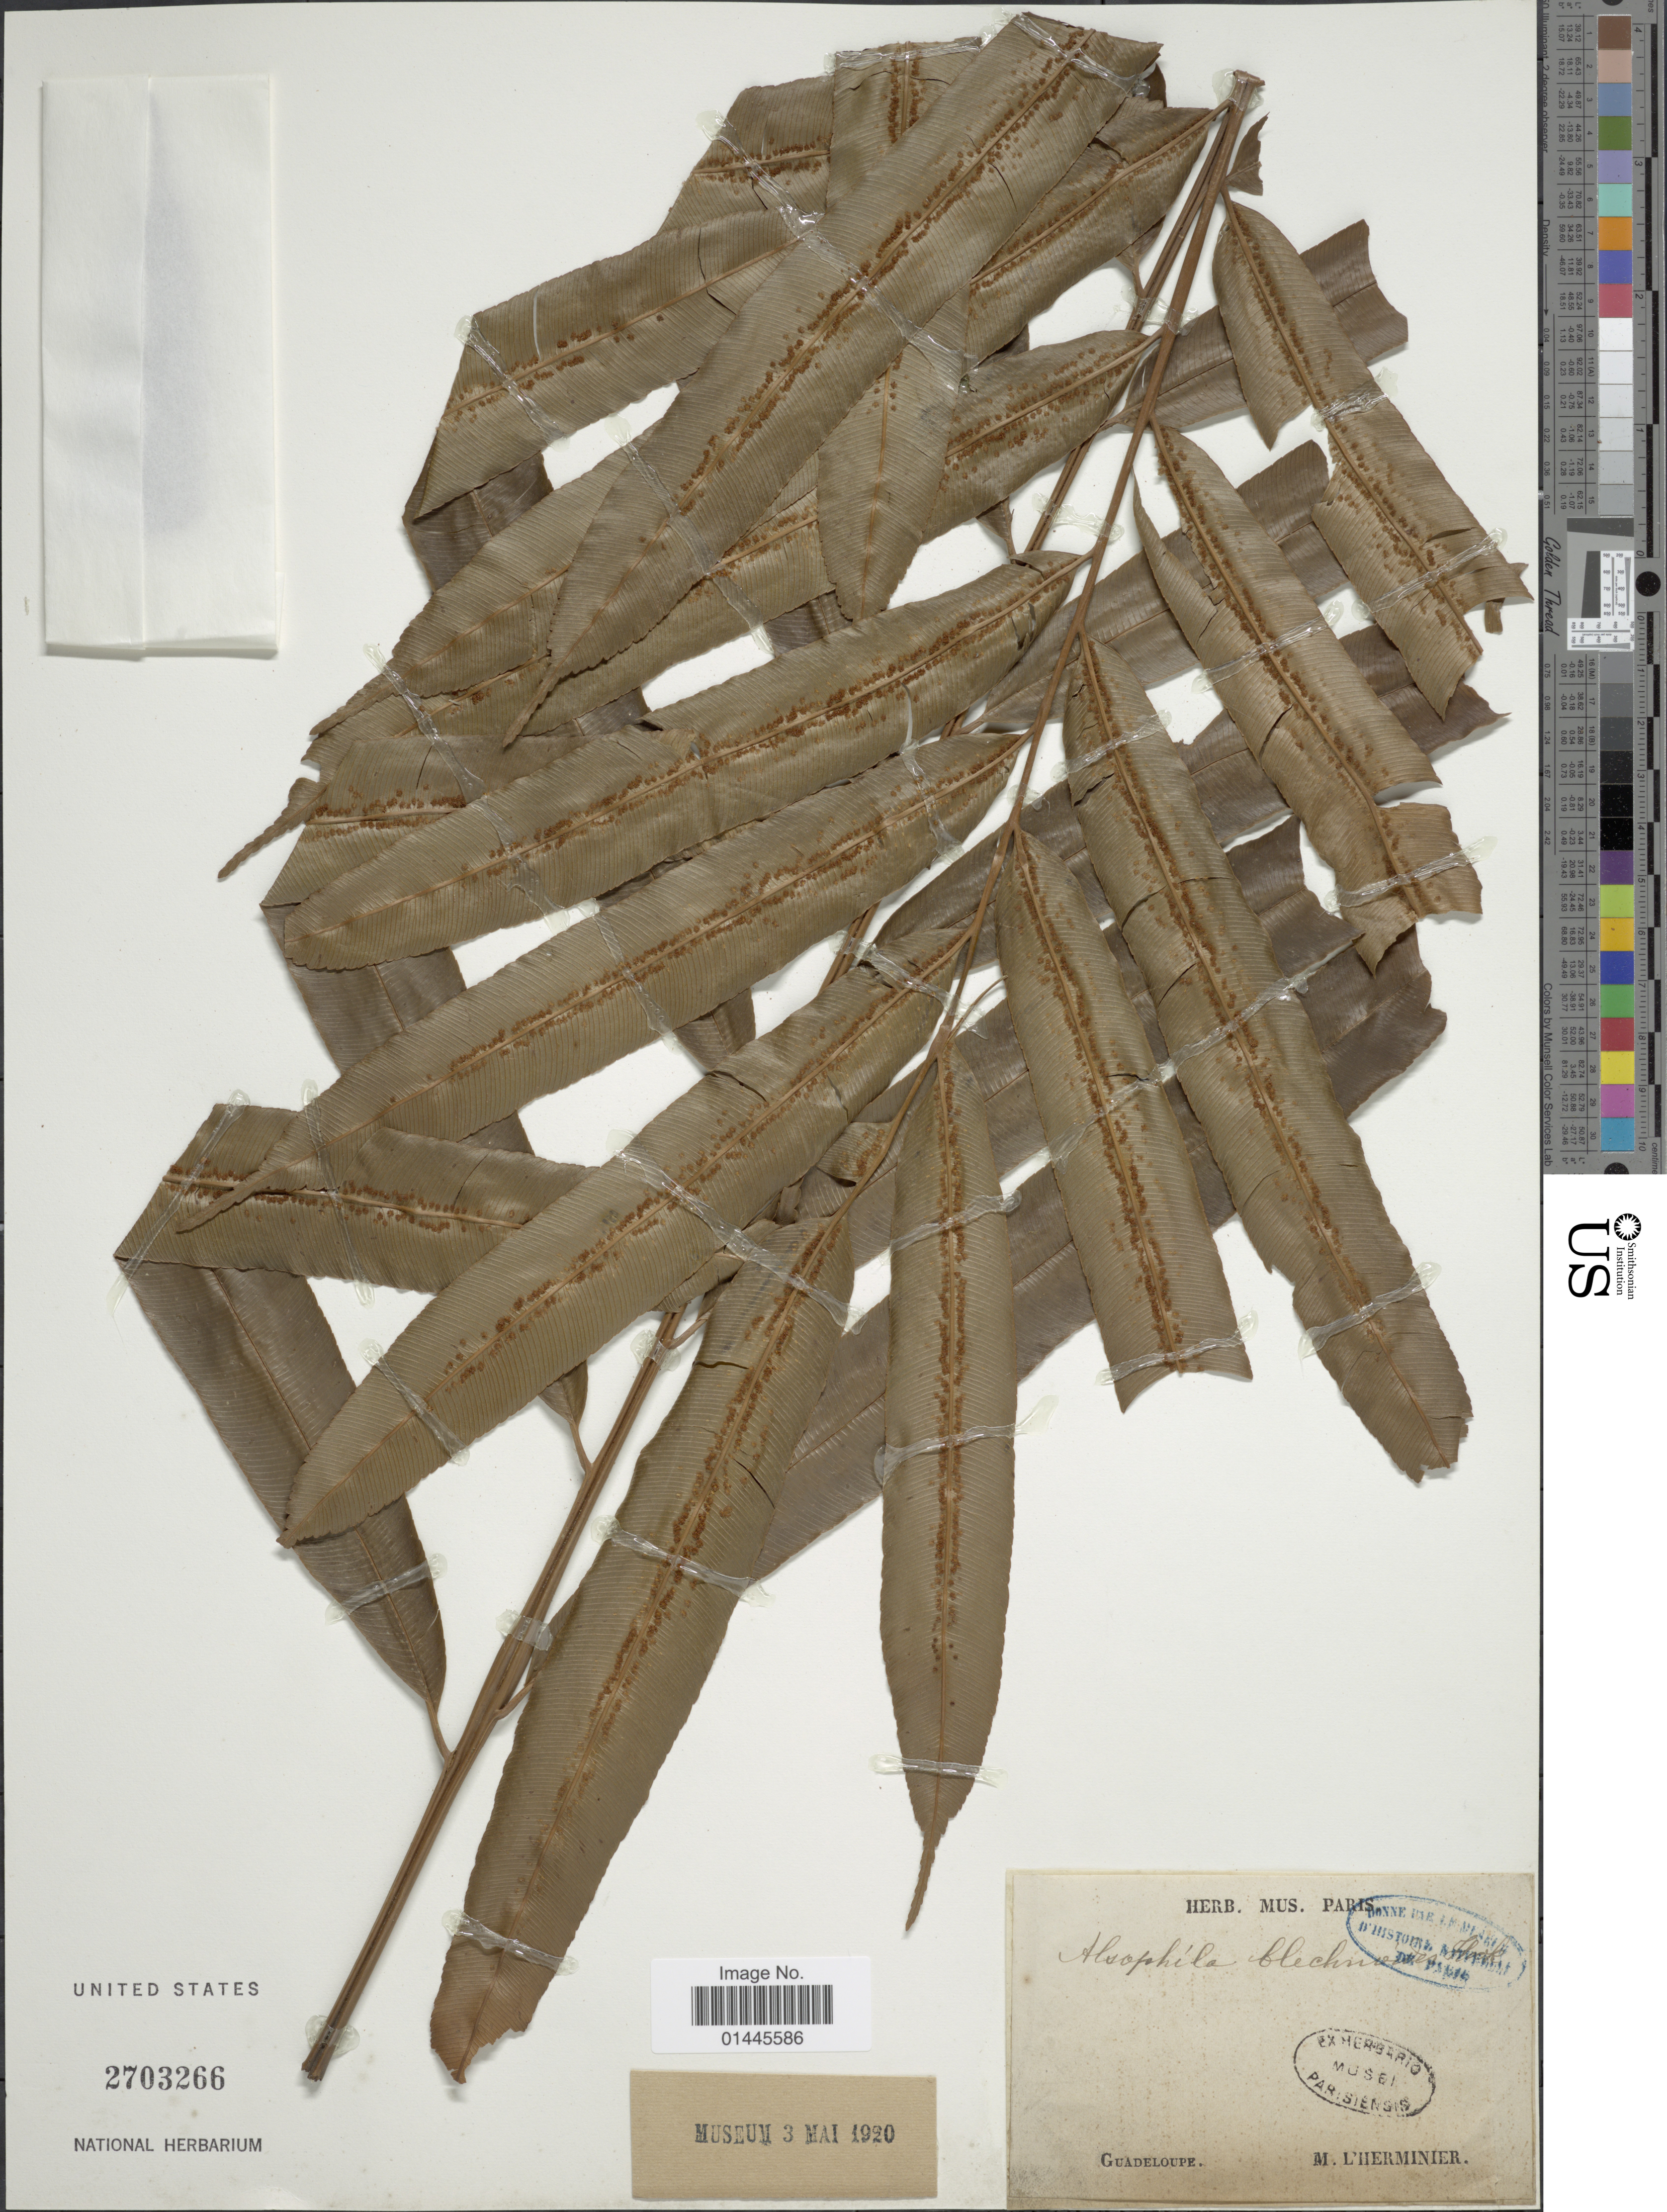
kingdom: Plantae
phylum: Tracheophyta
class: Polypodiopsida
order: Cyatheales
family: Metaxyaceae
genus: Metaxya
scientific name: Metaxya rostrata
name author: (Kunth) C. Presl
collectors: M. L'Herminier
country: Guadeloupe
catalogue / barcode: US 2703266